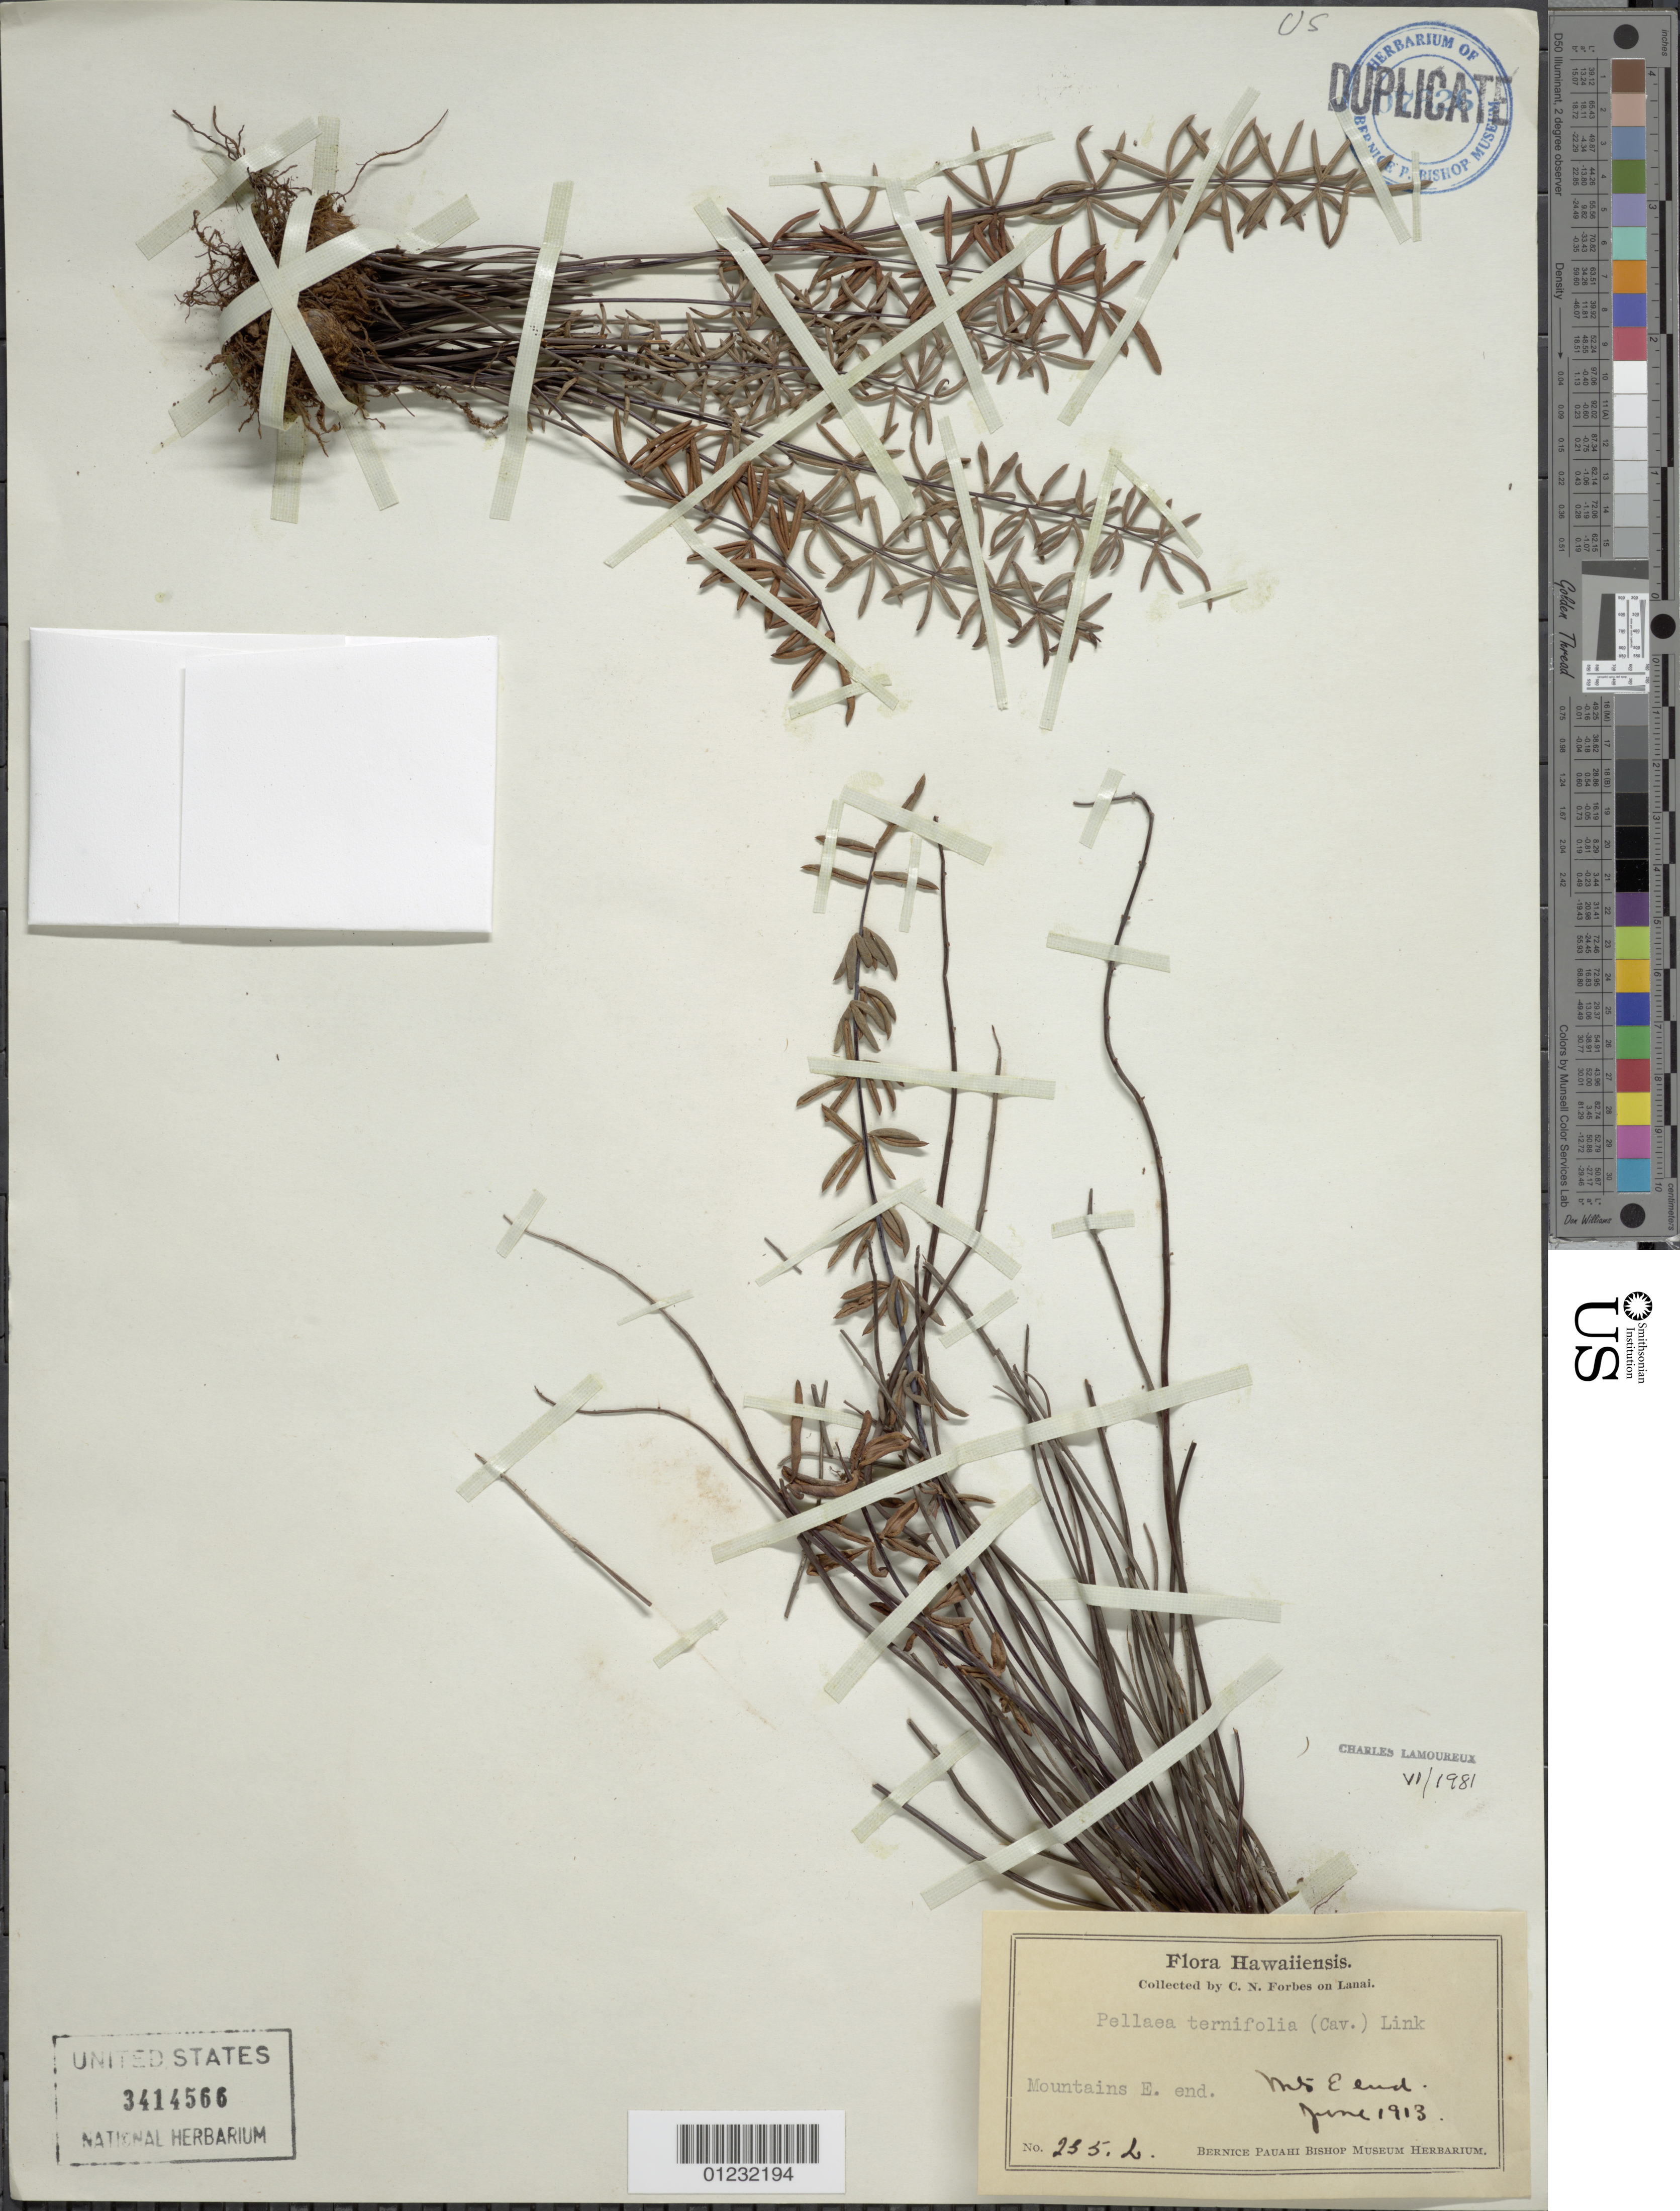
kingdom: Plantae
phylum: Tracheophyta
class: Polypodiopsida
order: Polypodiales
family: Pteridaceae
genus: Pellaea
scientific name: Pellaea ternifolia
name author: (Cav.) Link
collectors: C. N. Forbes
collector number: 255.L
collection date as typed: Jun 1913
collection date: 1913-06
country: United States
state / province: Hawaii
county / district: Maui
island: Lana'i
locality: Mts. E. end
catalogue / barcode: US 3414566